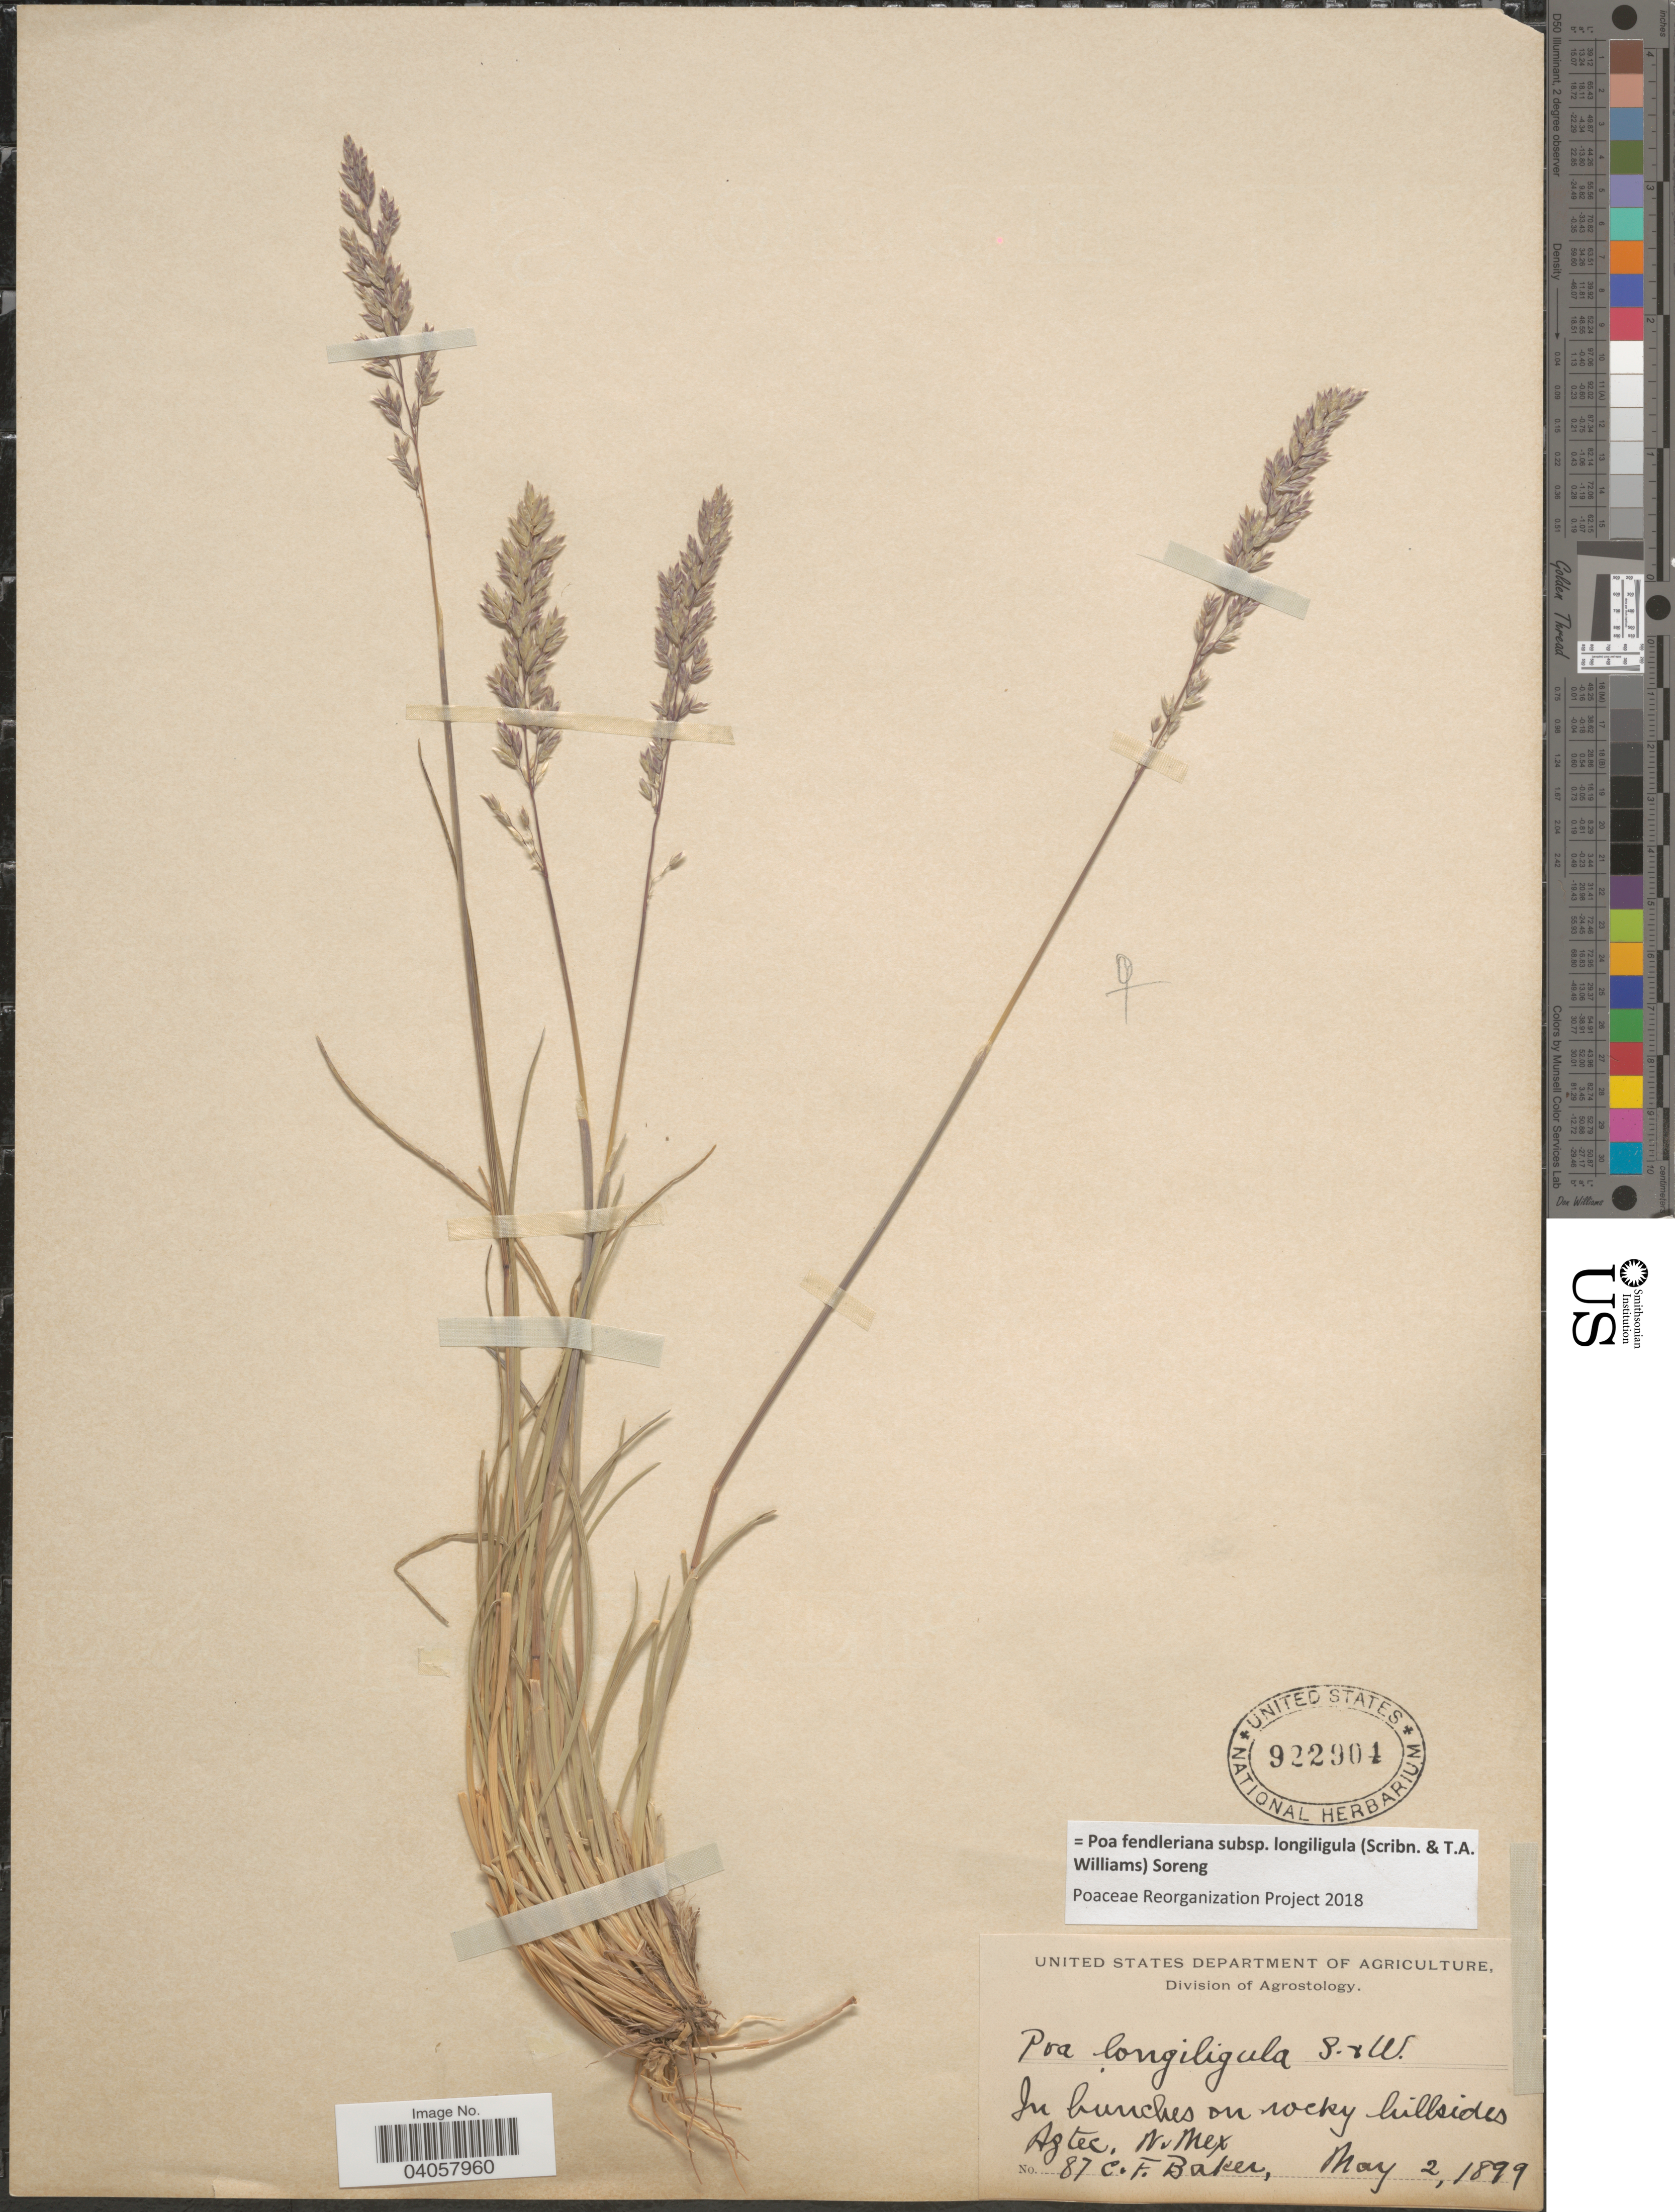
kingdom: Plantae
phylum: Tracheophyta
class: Liliopsida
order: Poales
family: Poaceae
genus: Poa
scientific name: Poa fendleriana subsp. longiligula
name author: (Scribn. & T.A. Williams) Soreng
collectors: C. F. Baker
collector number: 87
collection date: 1899-05-02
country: United States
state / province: New Mexico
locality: In bunches on rocky hillsides Aztec.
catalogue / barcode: US 922904